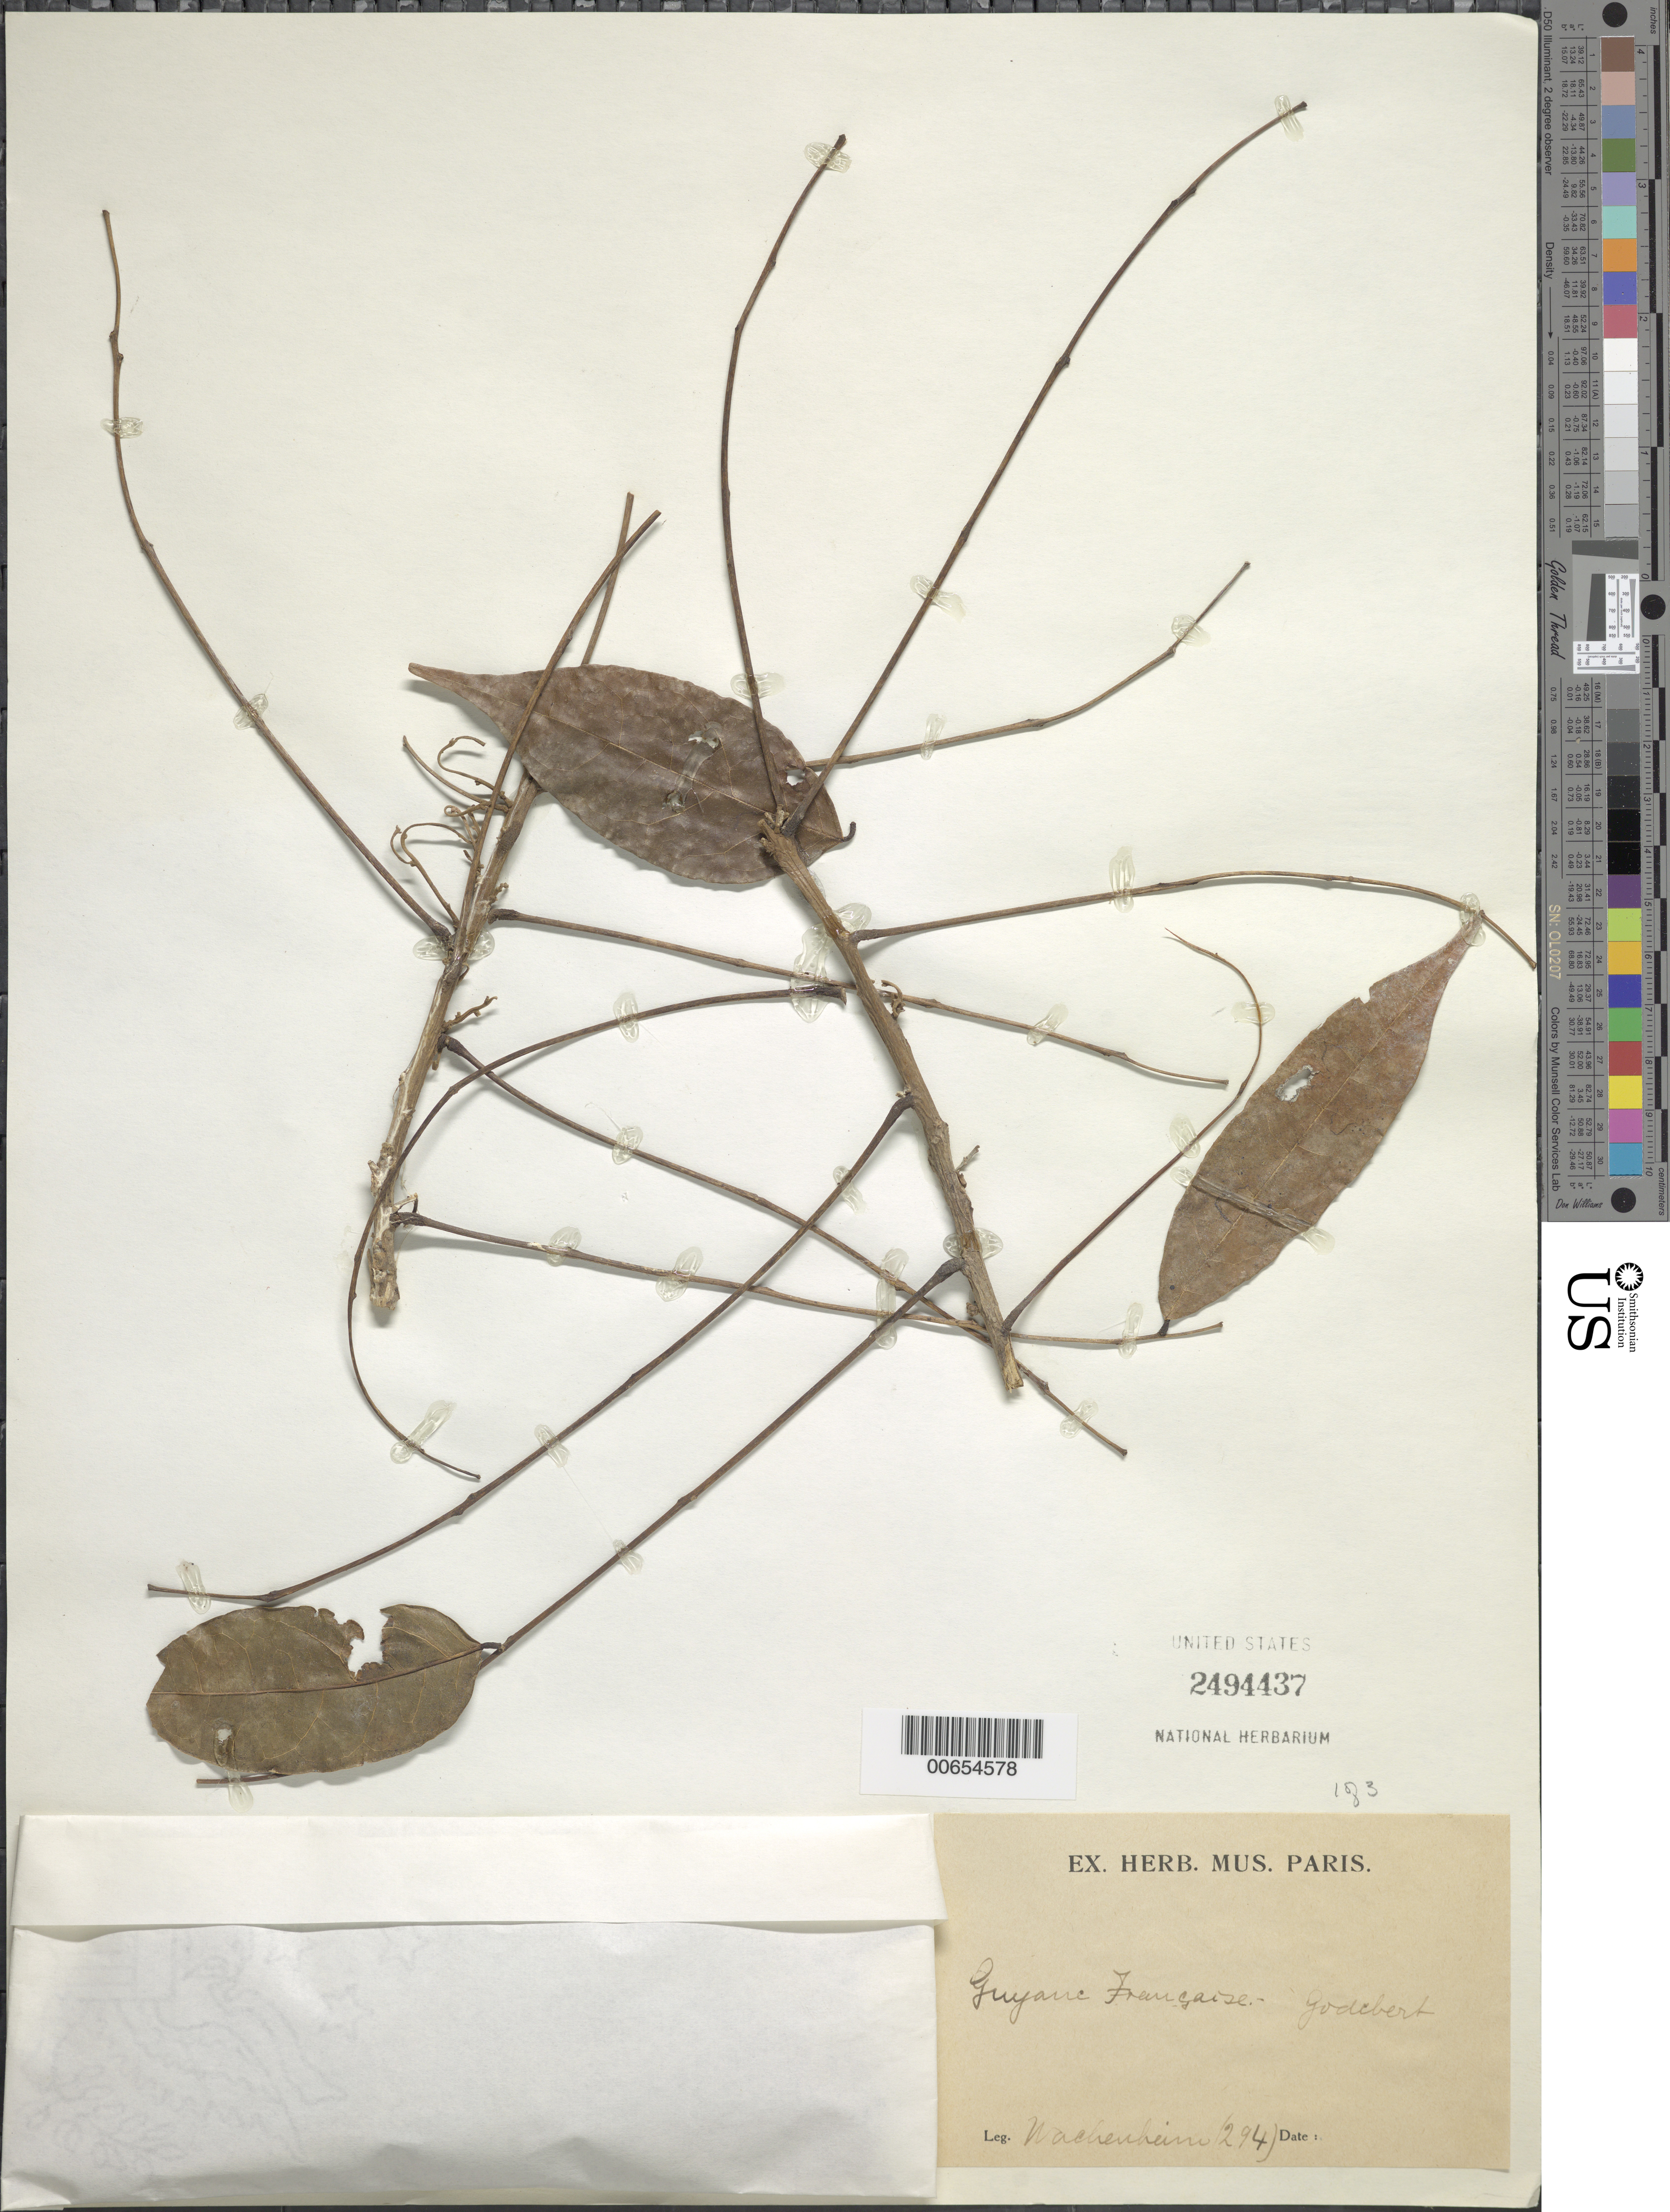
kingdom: Plantae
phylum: Tracheophyta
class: Magnoliopsida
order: Fabales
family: Fabaceae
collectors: G. Wachenheim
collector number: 294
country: French Guiana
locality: Godebert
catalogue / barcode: US 2494437